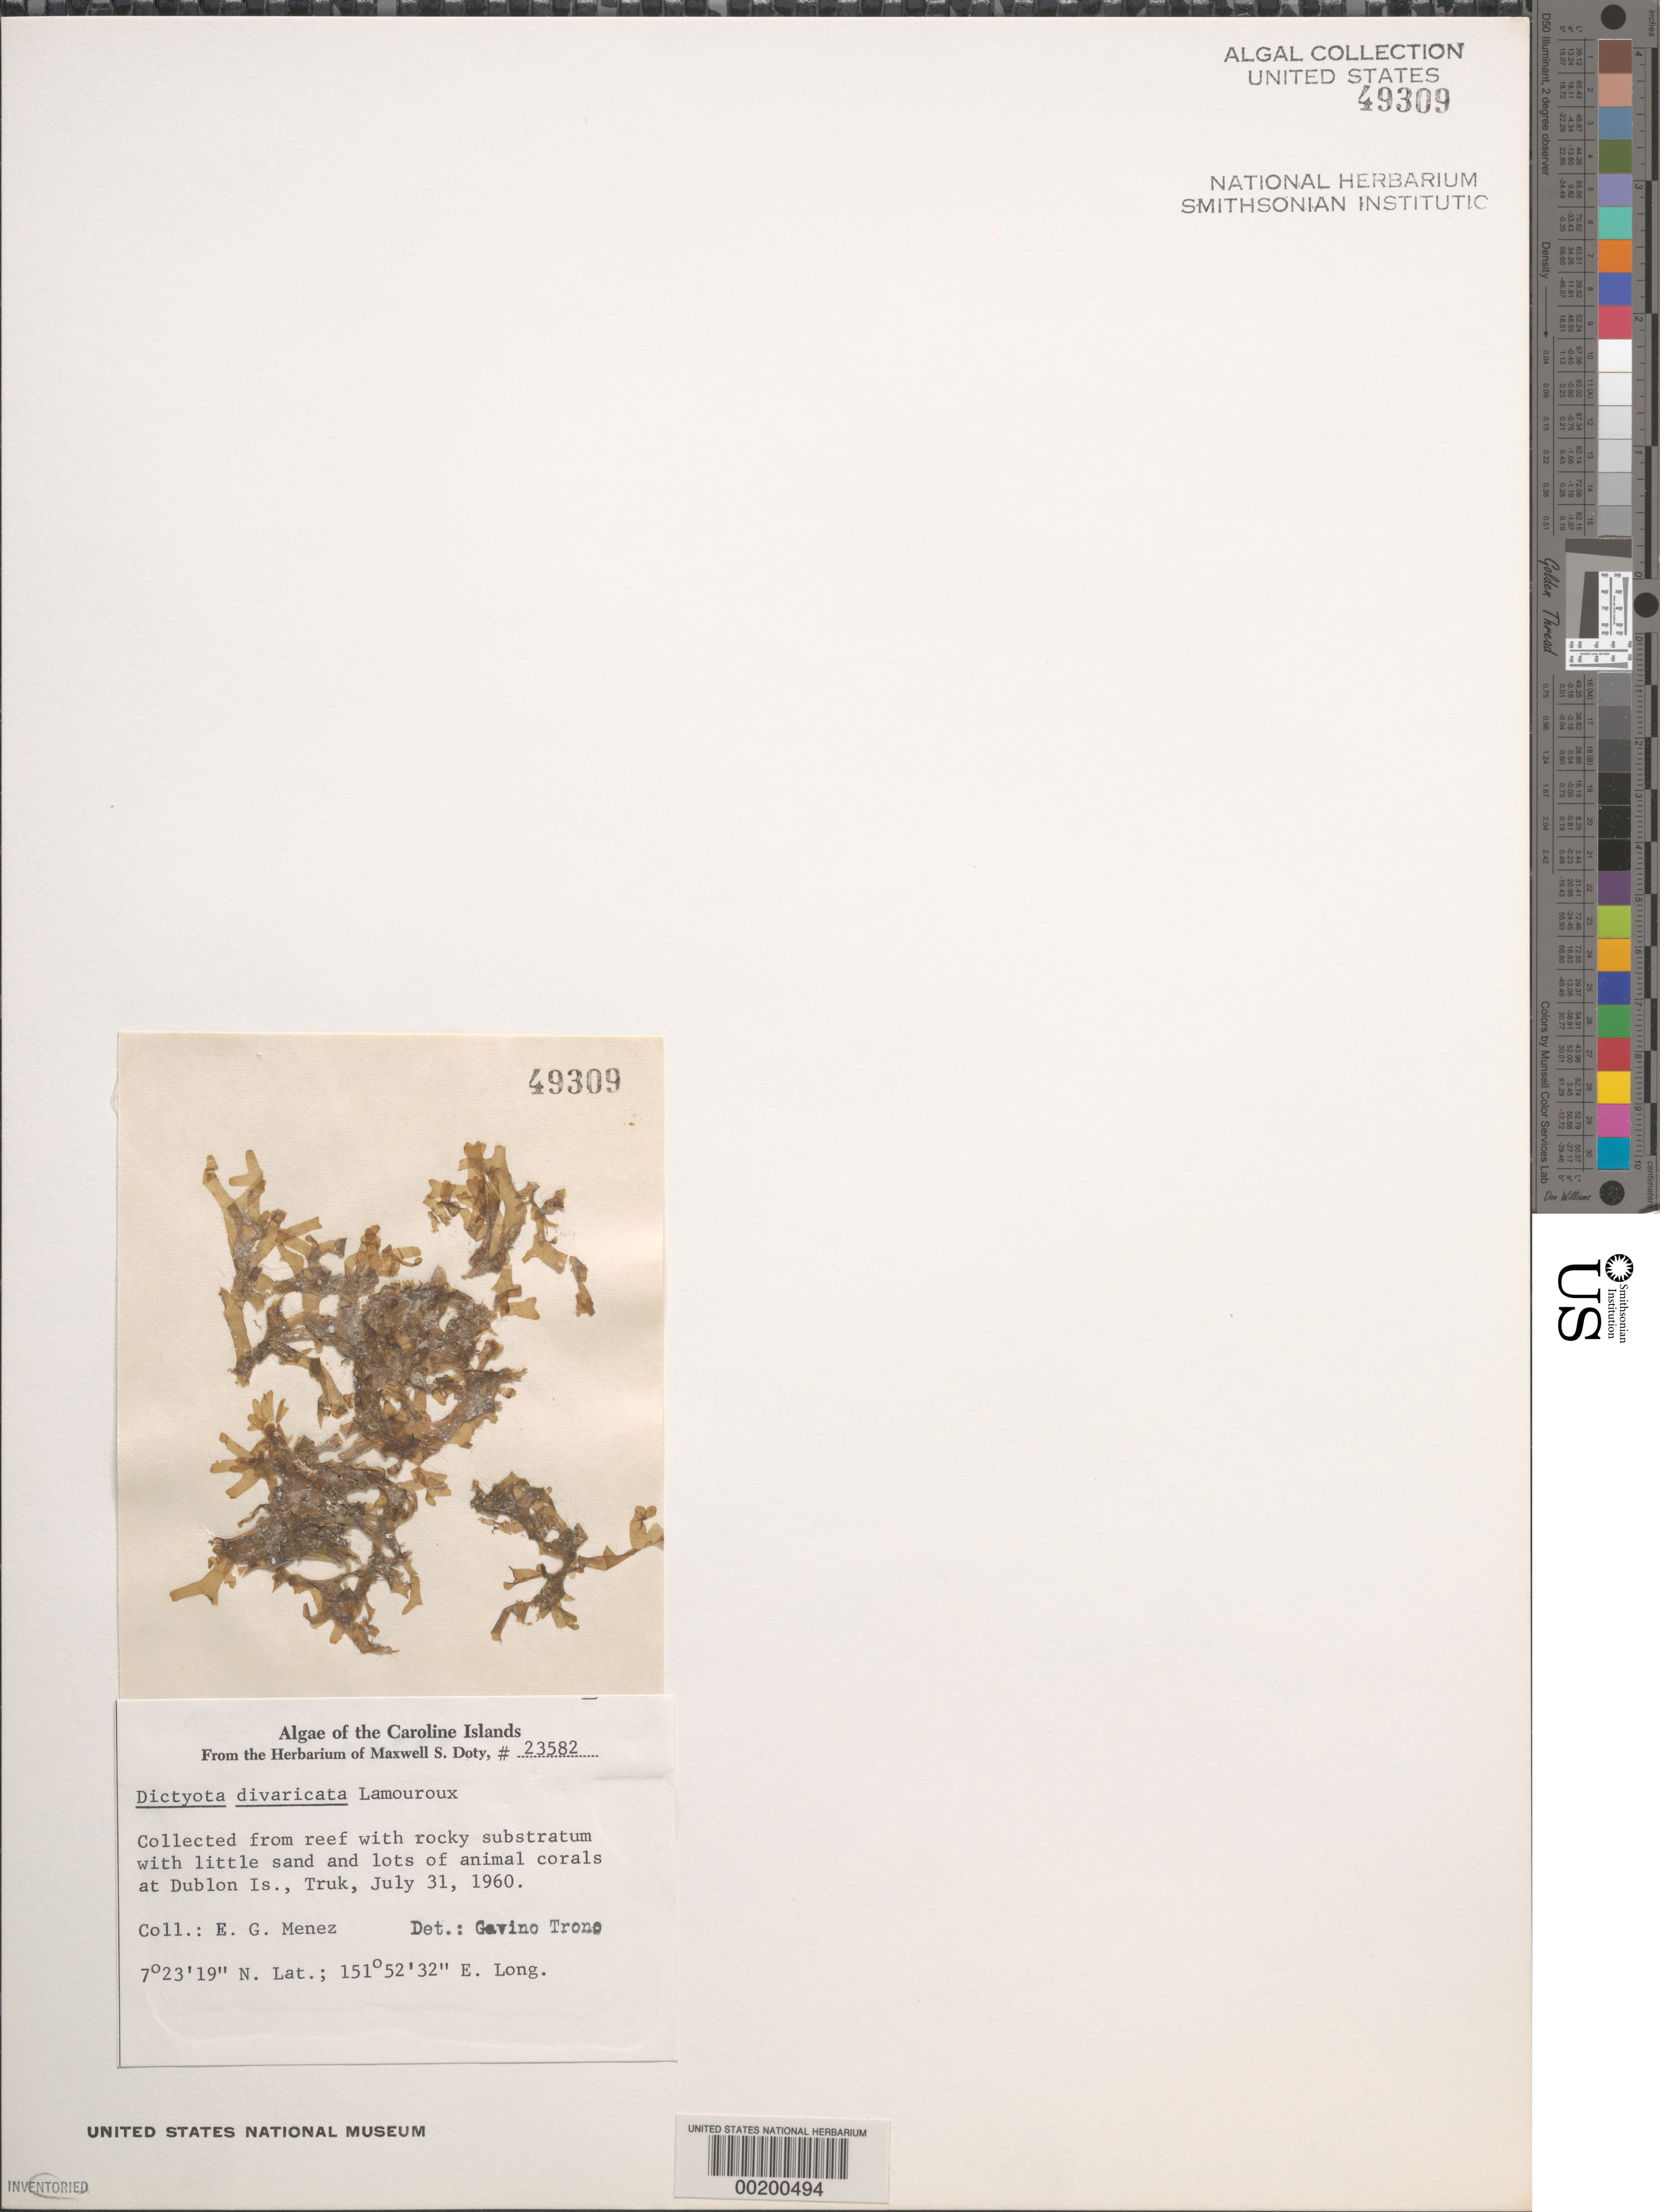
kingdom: Chromista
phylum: Ochrophyta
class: Phaeophyceae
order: Dictyotales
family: Dictyotaceae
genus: Dictyota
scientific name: Dictyota divaricata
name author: J.V.Lamouroux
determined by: Trono, Gavino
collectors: Meñez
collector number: MSD 23582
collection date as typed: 31 Jul 1960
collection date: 1960-07-31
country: Micronesia, Federated States of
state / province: Truk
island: Dublon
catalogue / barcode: US 49309